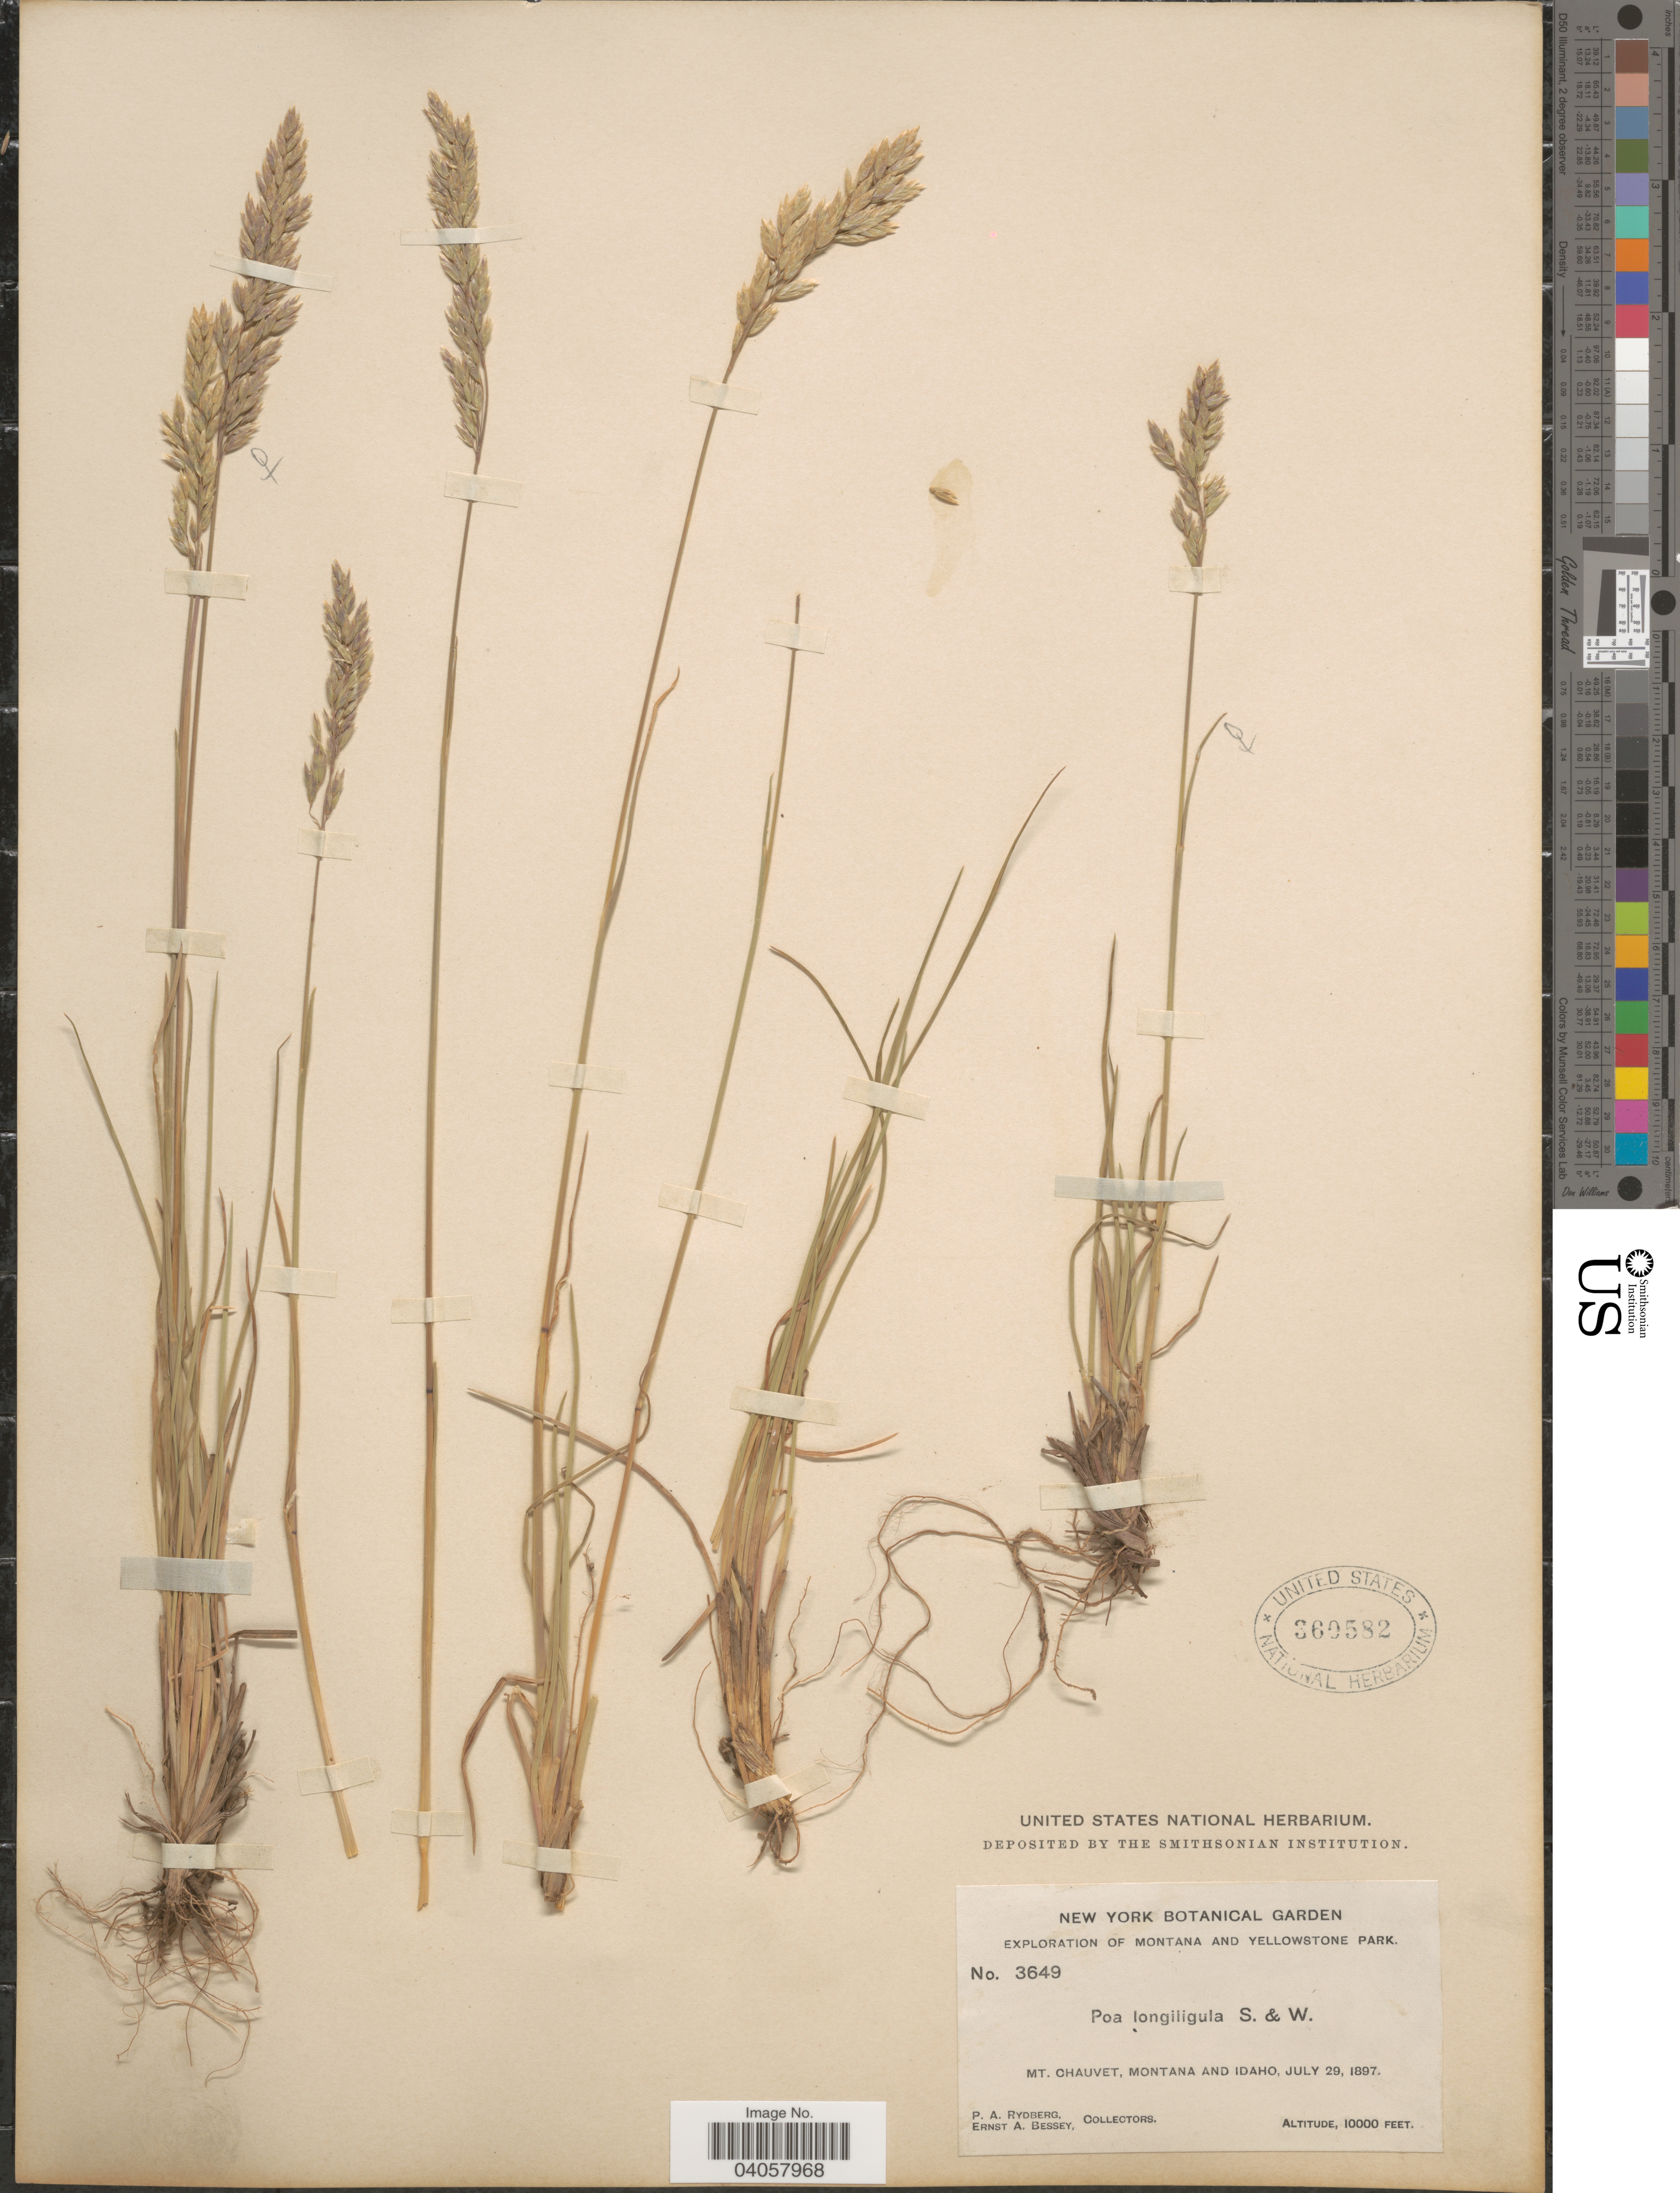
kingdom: Plantae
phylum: Tracheophyta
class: Liliopsida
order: Poales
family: Poaceae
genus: Poa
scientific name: Poa fendleriana subsp. longiligula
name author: (Scribn. & T.A. Williams) Soreng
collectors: P. A. Rydberg & E. A. Bessey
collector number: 3649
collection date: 1897-07-29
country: United States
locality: Montana and Yellowstone Park. Mt. Chauvet, Montana and Idaho.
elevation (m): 3048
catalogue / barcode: US 360582